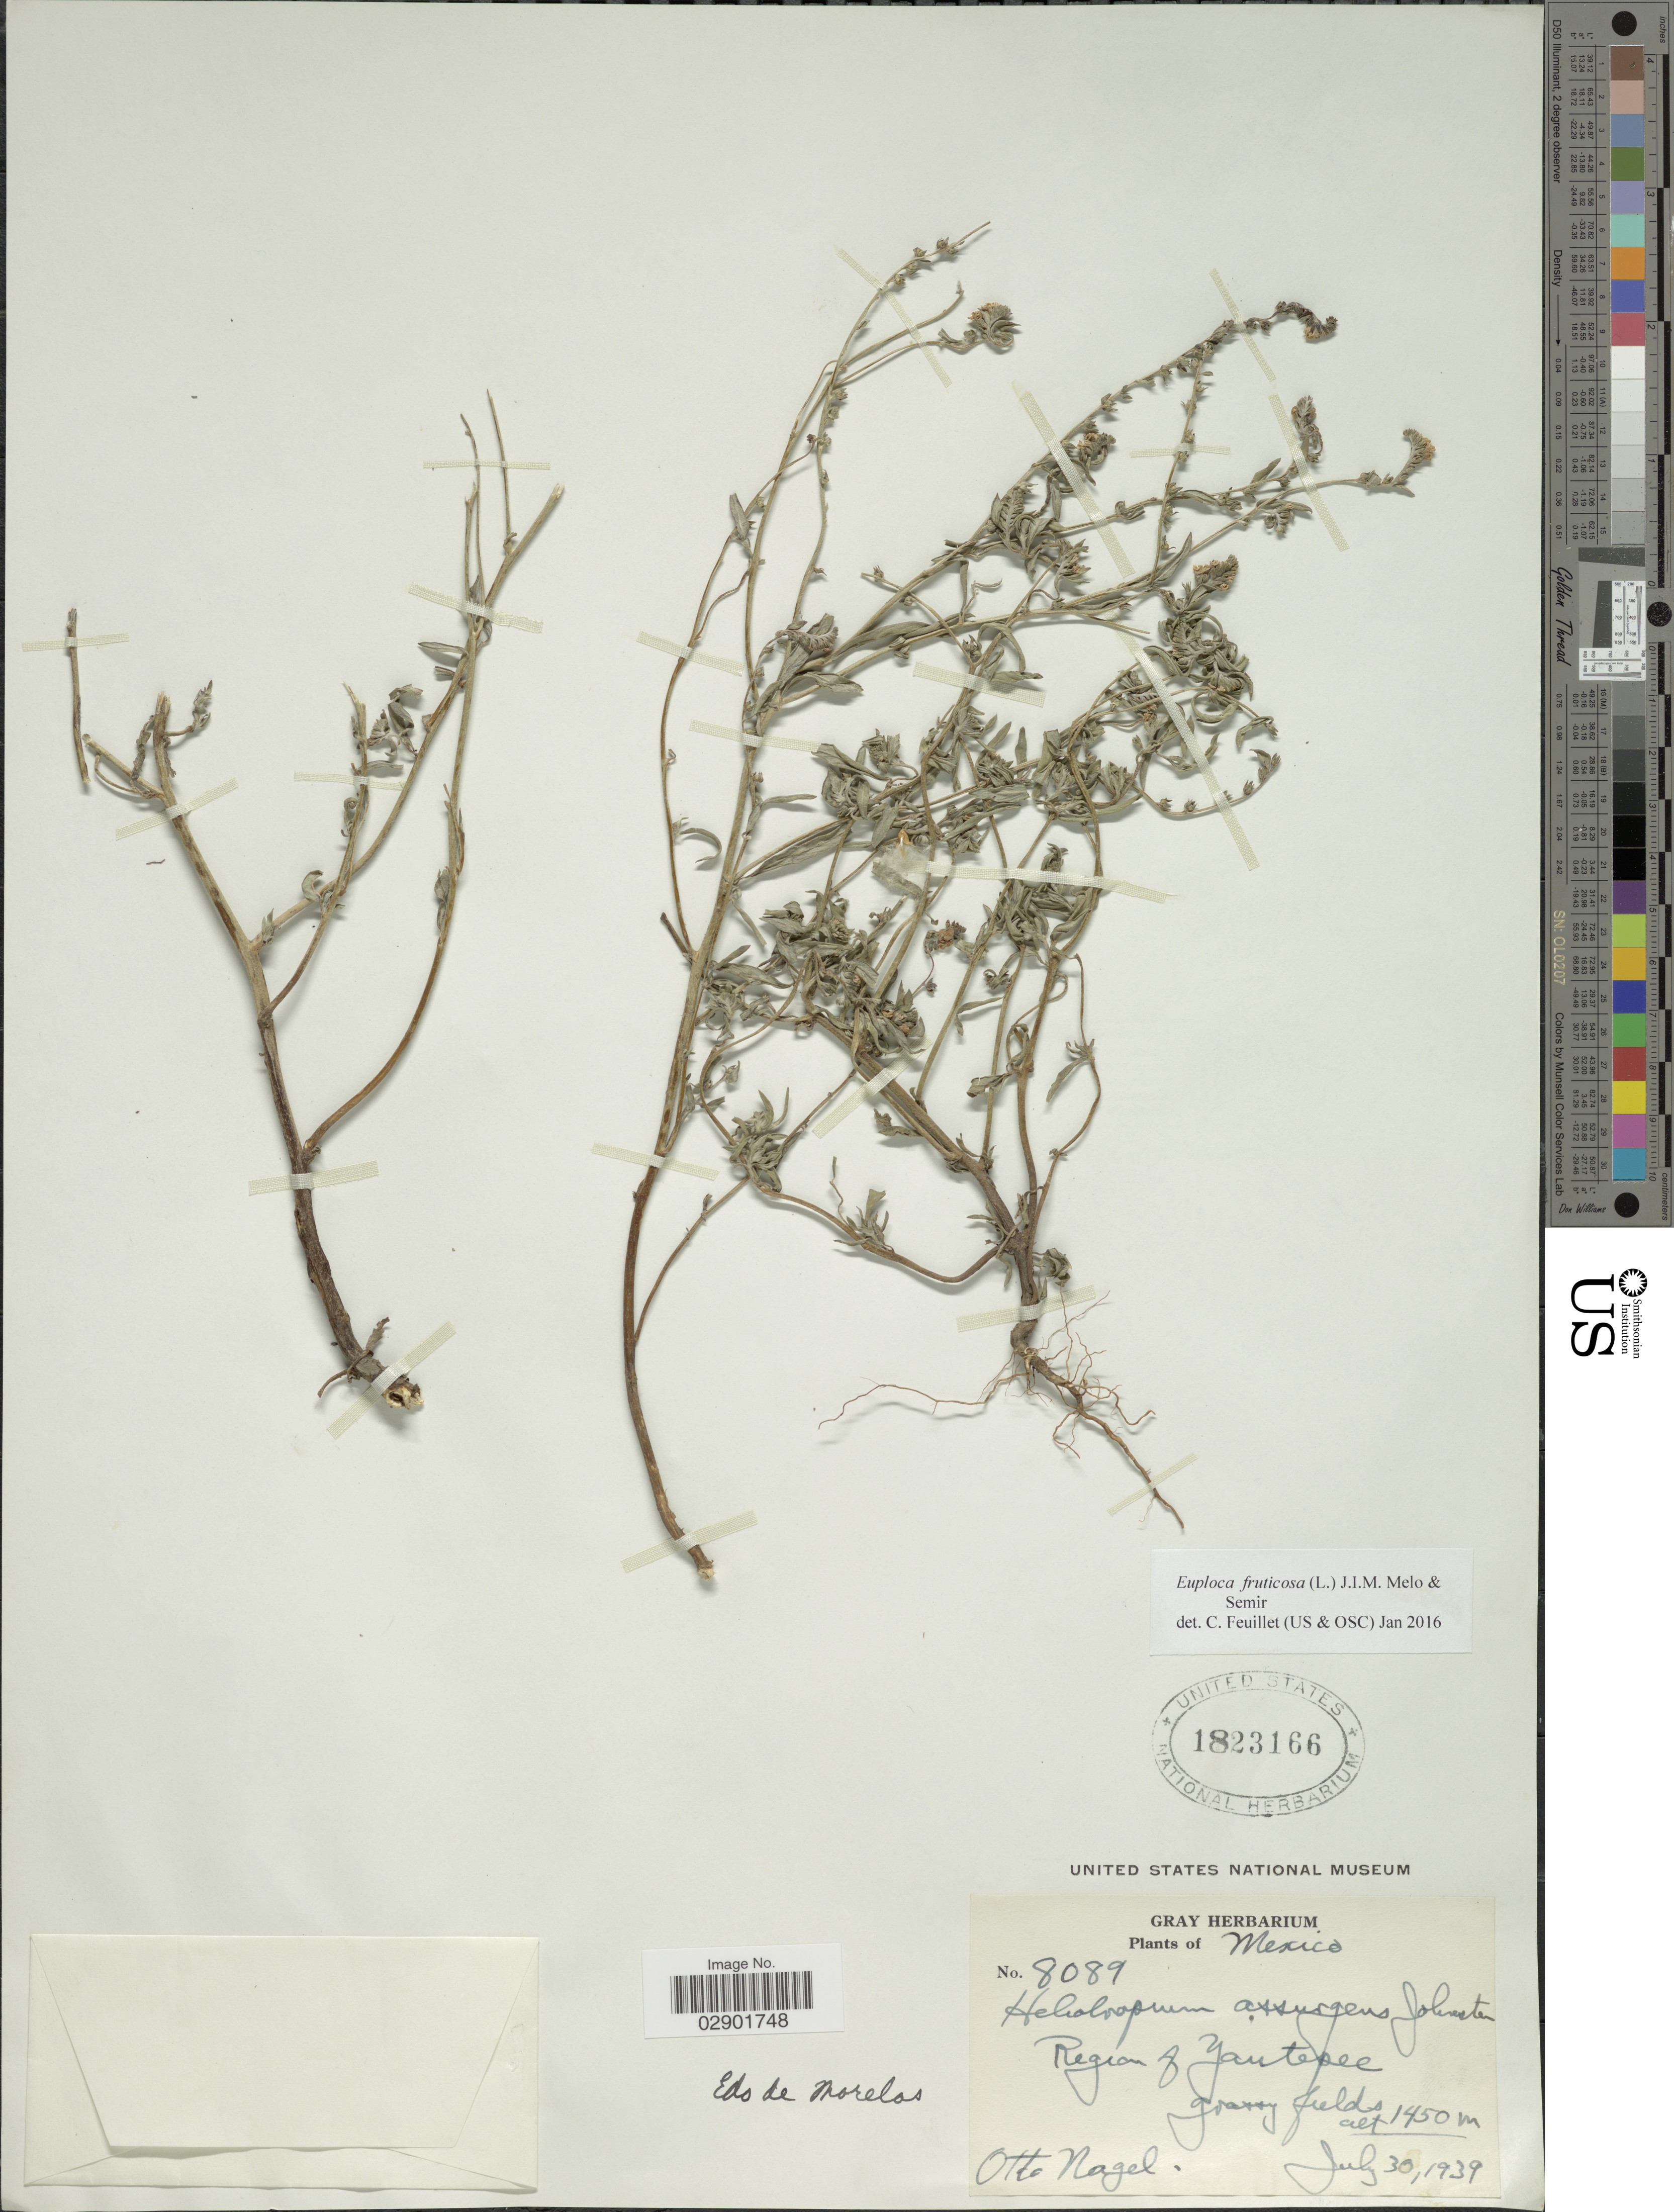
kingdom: Plantae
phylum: Tracheophyta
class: Magnoliopsida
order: Boraginales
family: Heliotropiaceae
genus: Euploca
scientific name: Euploca fruticosa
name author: (L.) J.I.M. Melo & Semir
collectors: O. Nagel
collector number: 8089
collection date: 1939-07-30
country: Mexico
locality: Region of Yautepec.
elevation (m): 1450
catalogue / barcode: US 1823166